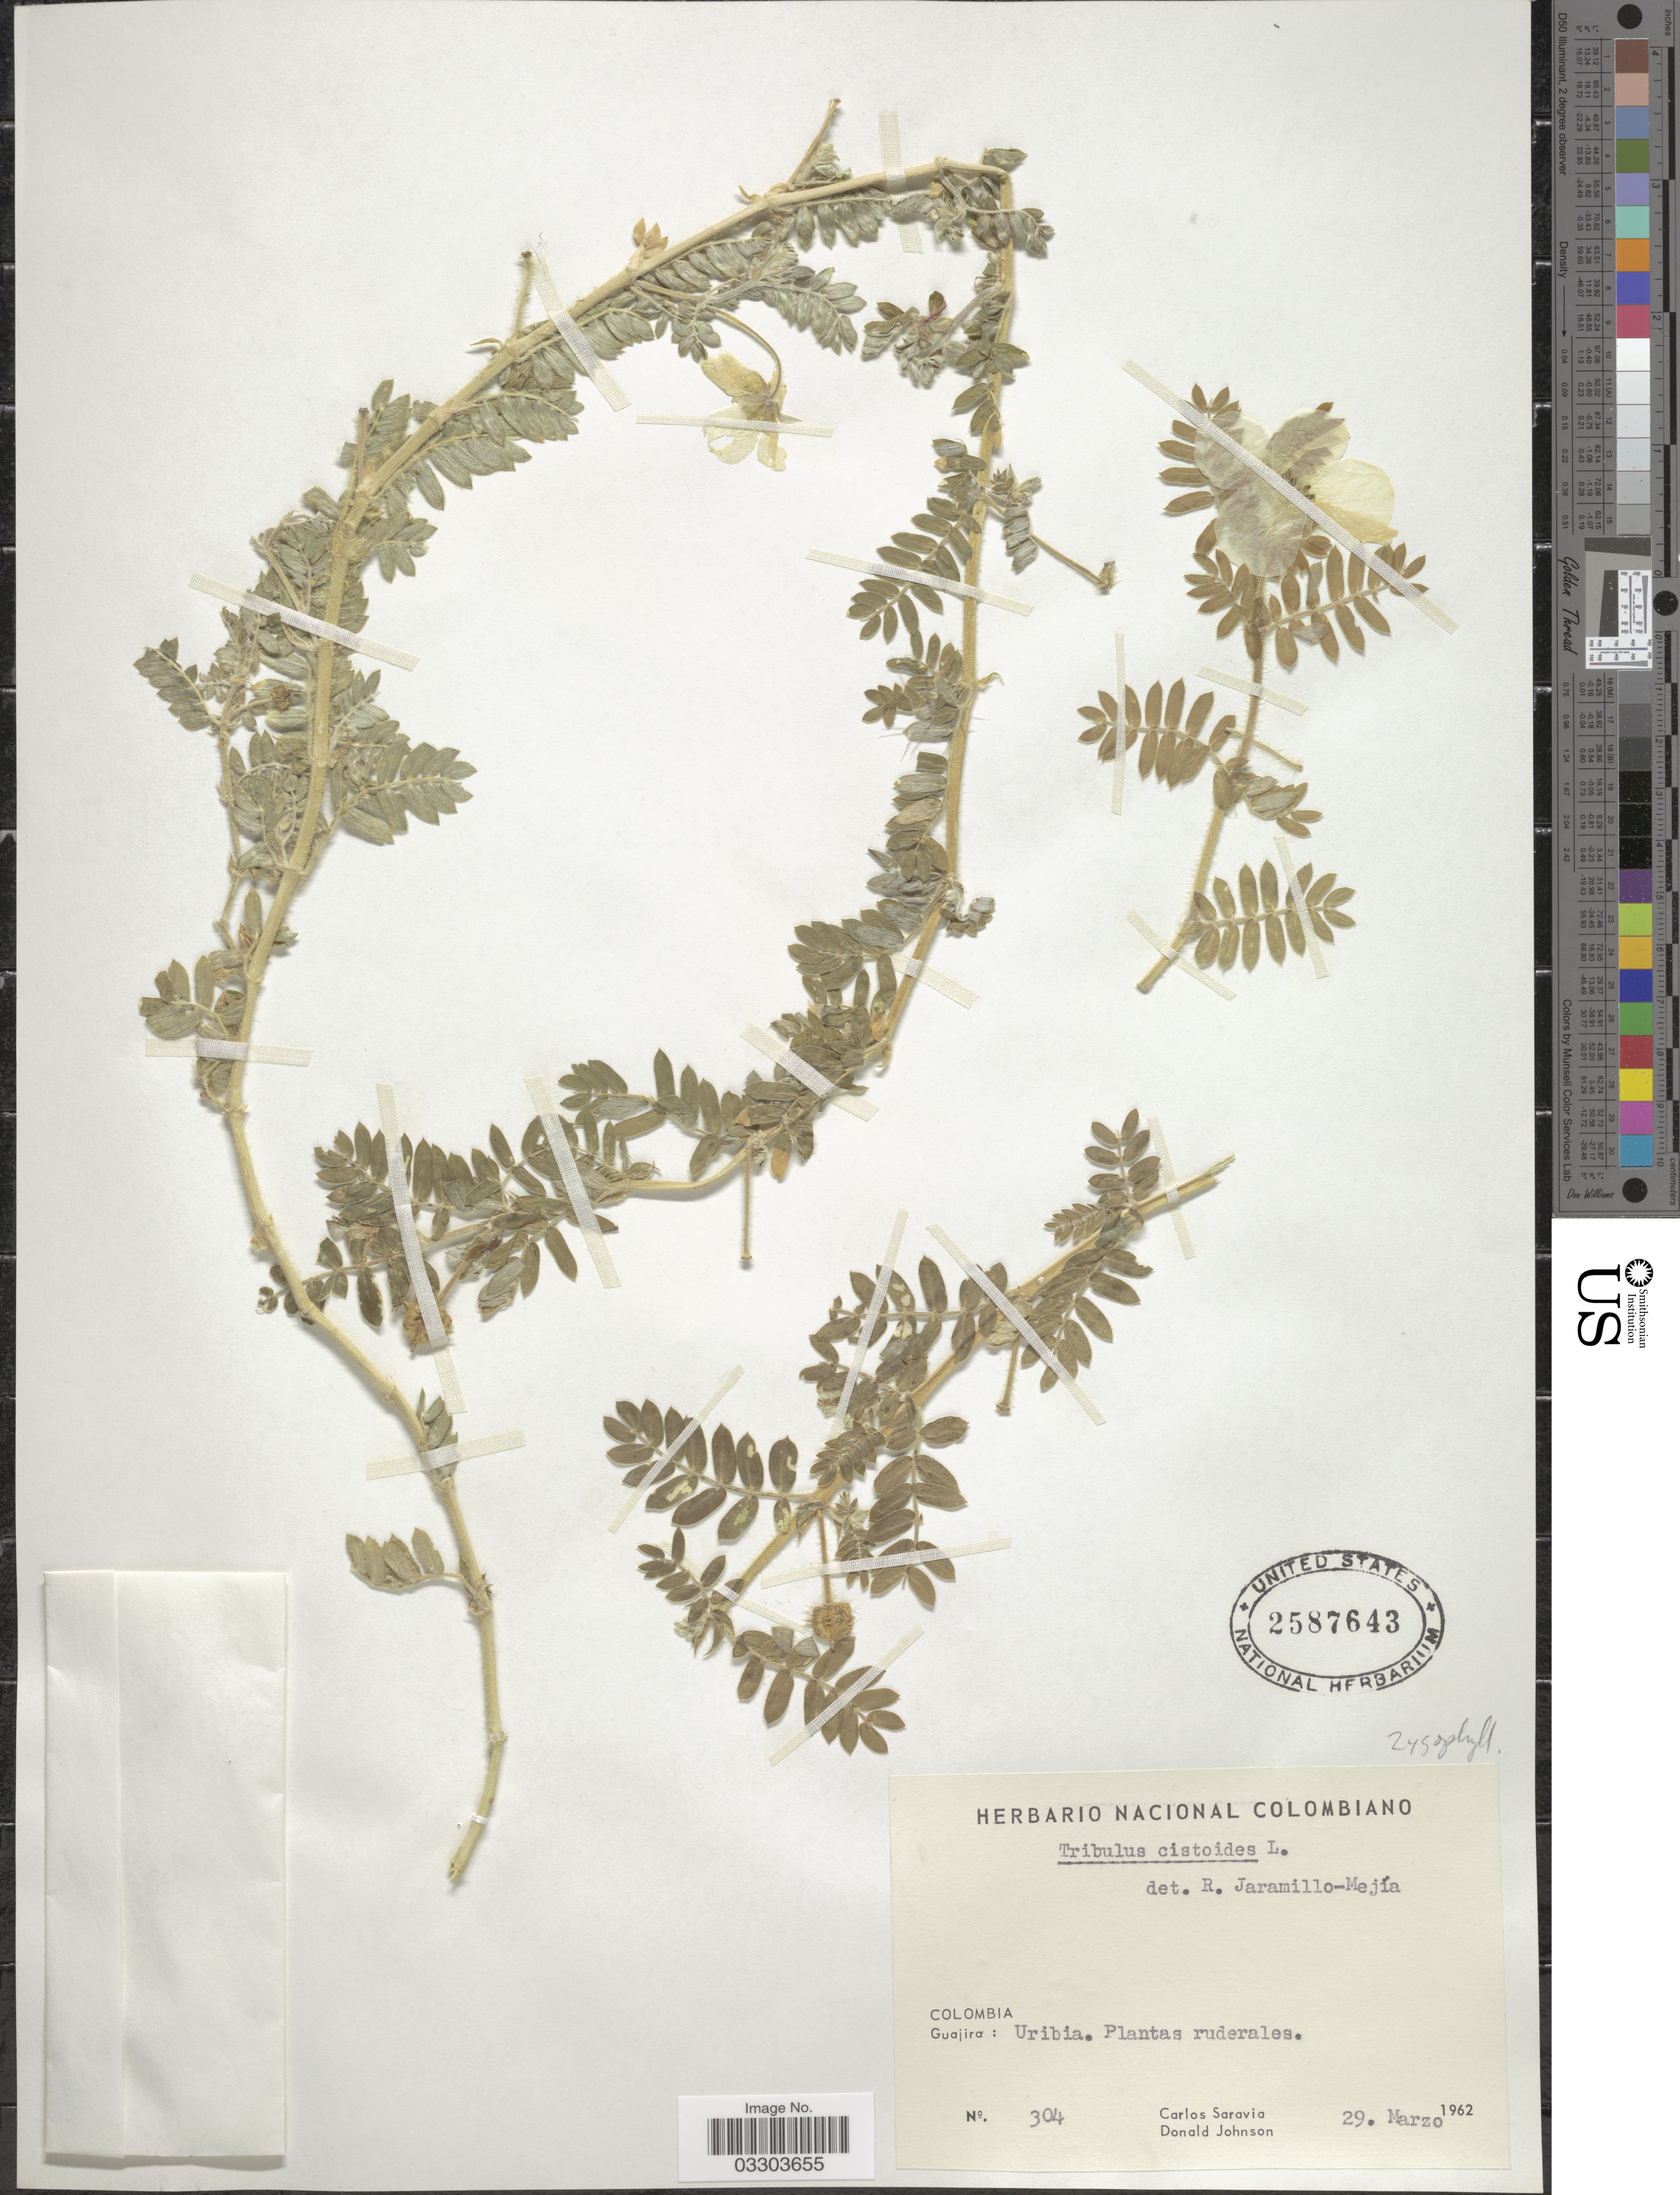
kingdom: Plantae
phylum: Tracheophyta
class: Magnoliopsida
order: Zygophyllales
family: Zygophyllaceae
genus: Tribulus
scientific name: Tribulus cistoides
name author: L.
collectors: C. Saravia & D. Johnson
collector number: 304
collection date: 1962-03-29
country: Colombia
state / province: La Guajira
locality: Uribia.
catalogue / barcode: US 2587643